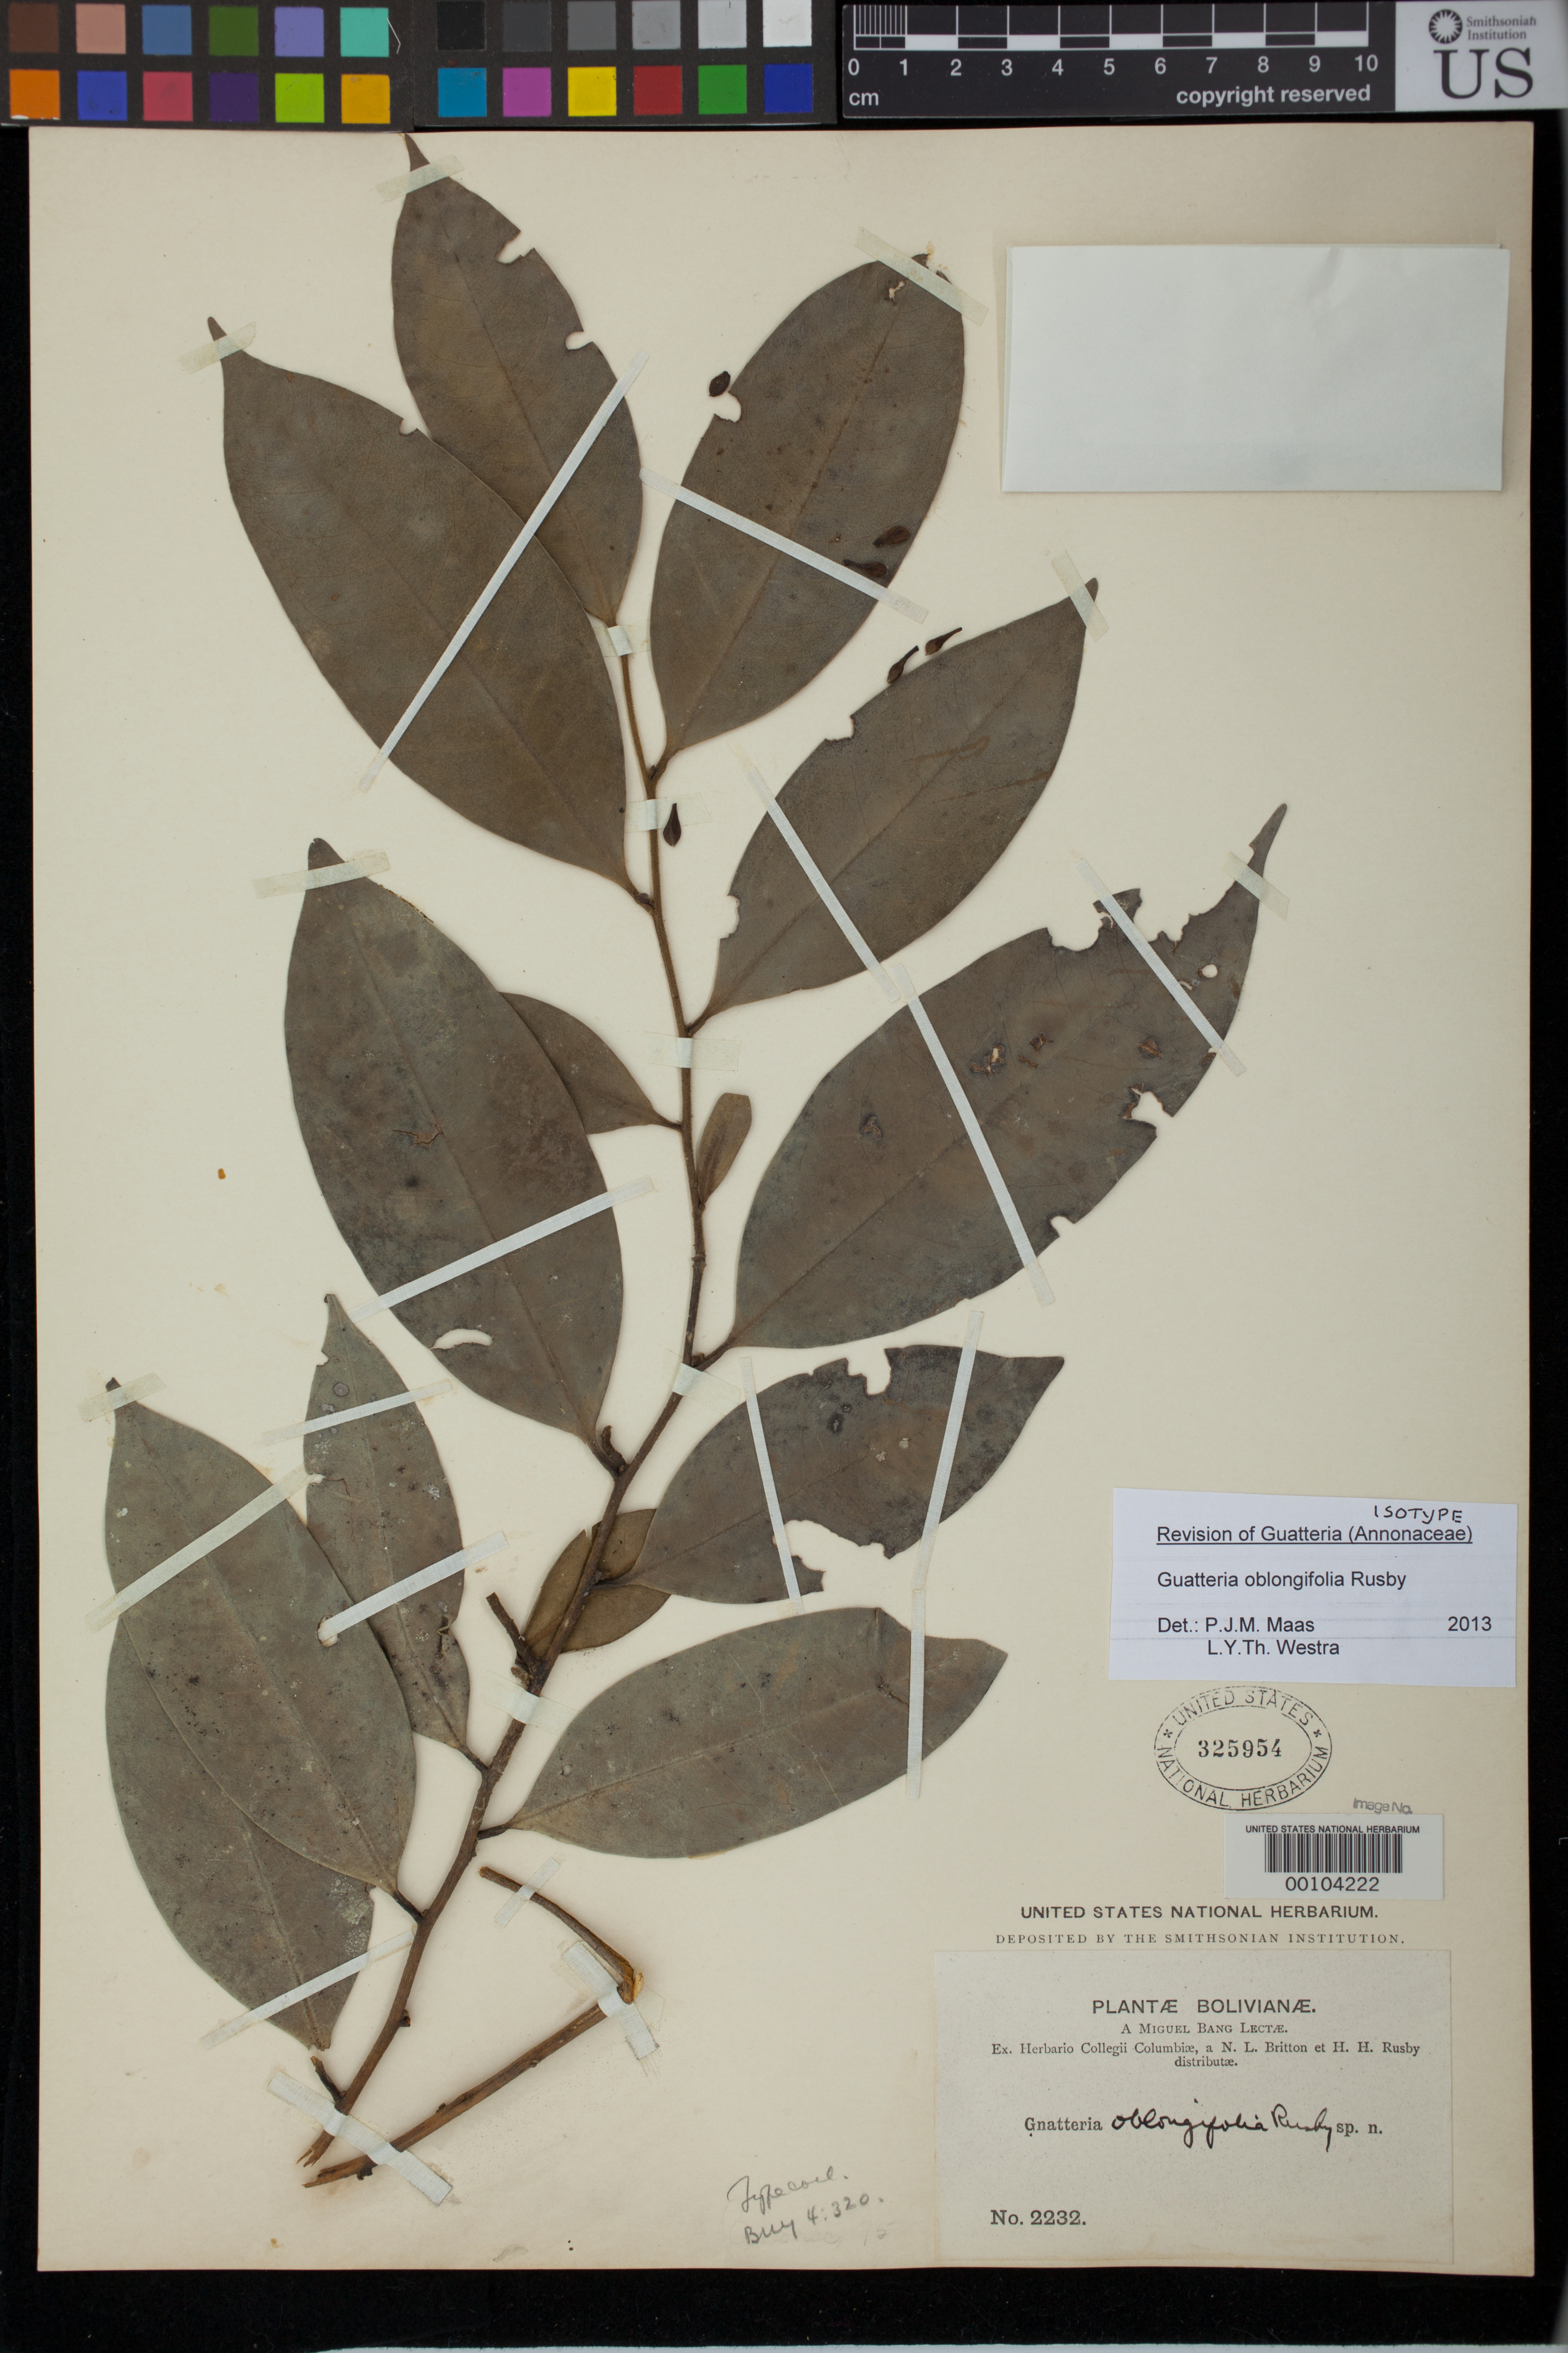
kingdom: Plantae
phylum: Tracheophyta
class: Magnoliopsida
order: Magnoliales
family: Annonaceae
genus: Guatteria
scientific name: Guatteria oblongifolia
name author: Rusby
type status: Isotype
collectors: M. Bang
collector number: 2232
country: Bolivia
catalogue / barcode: US 325954